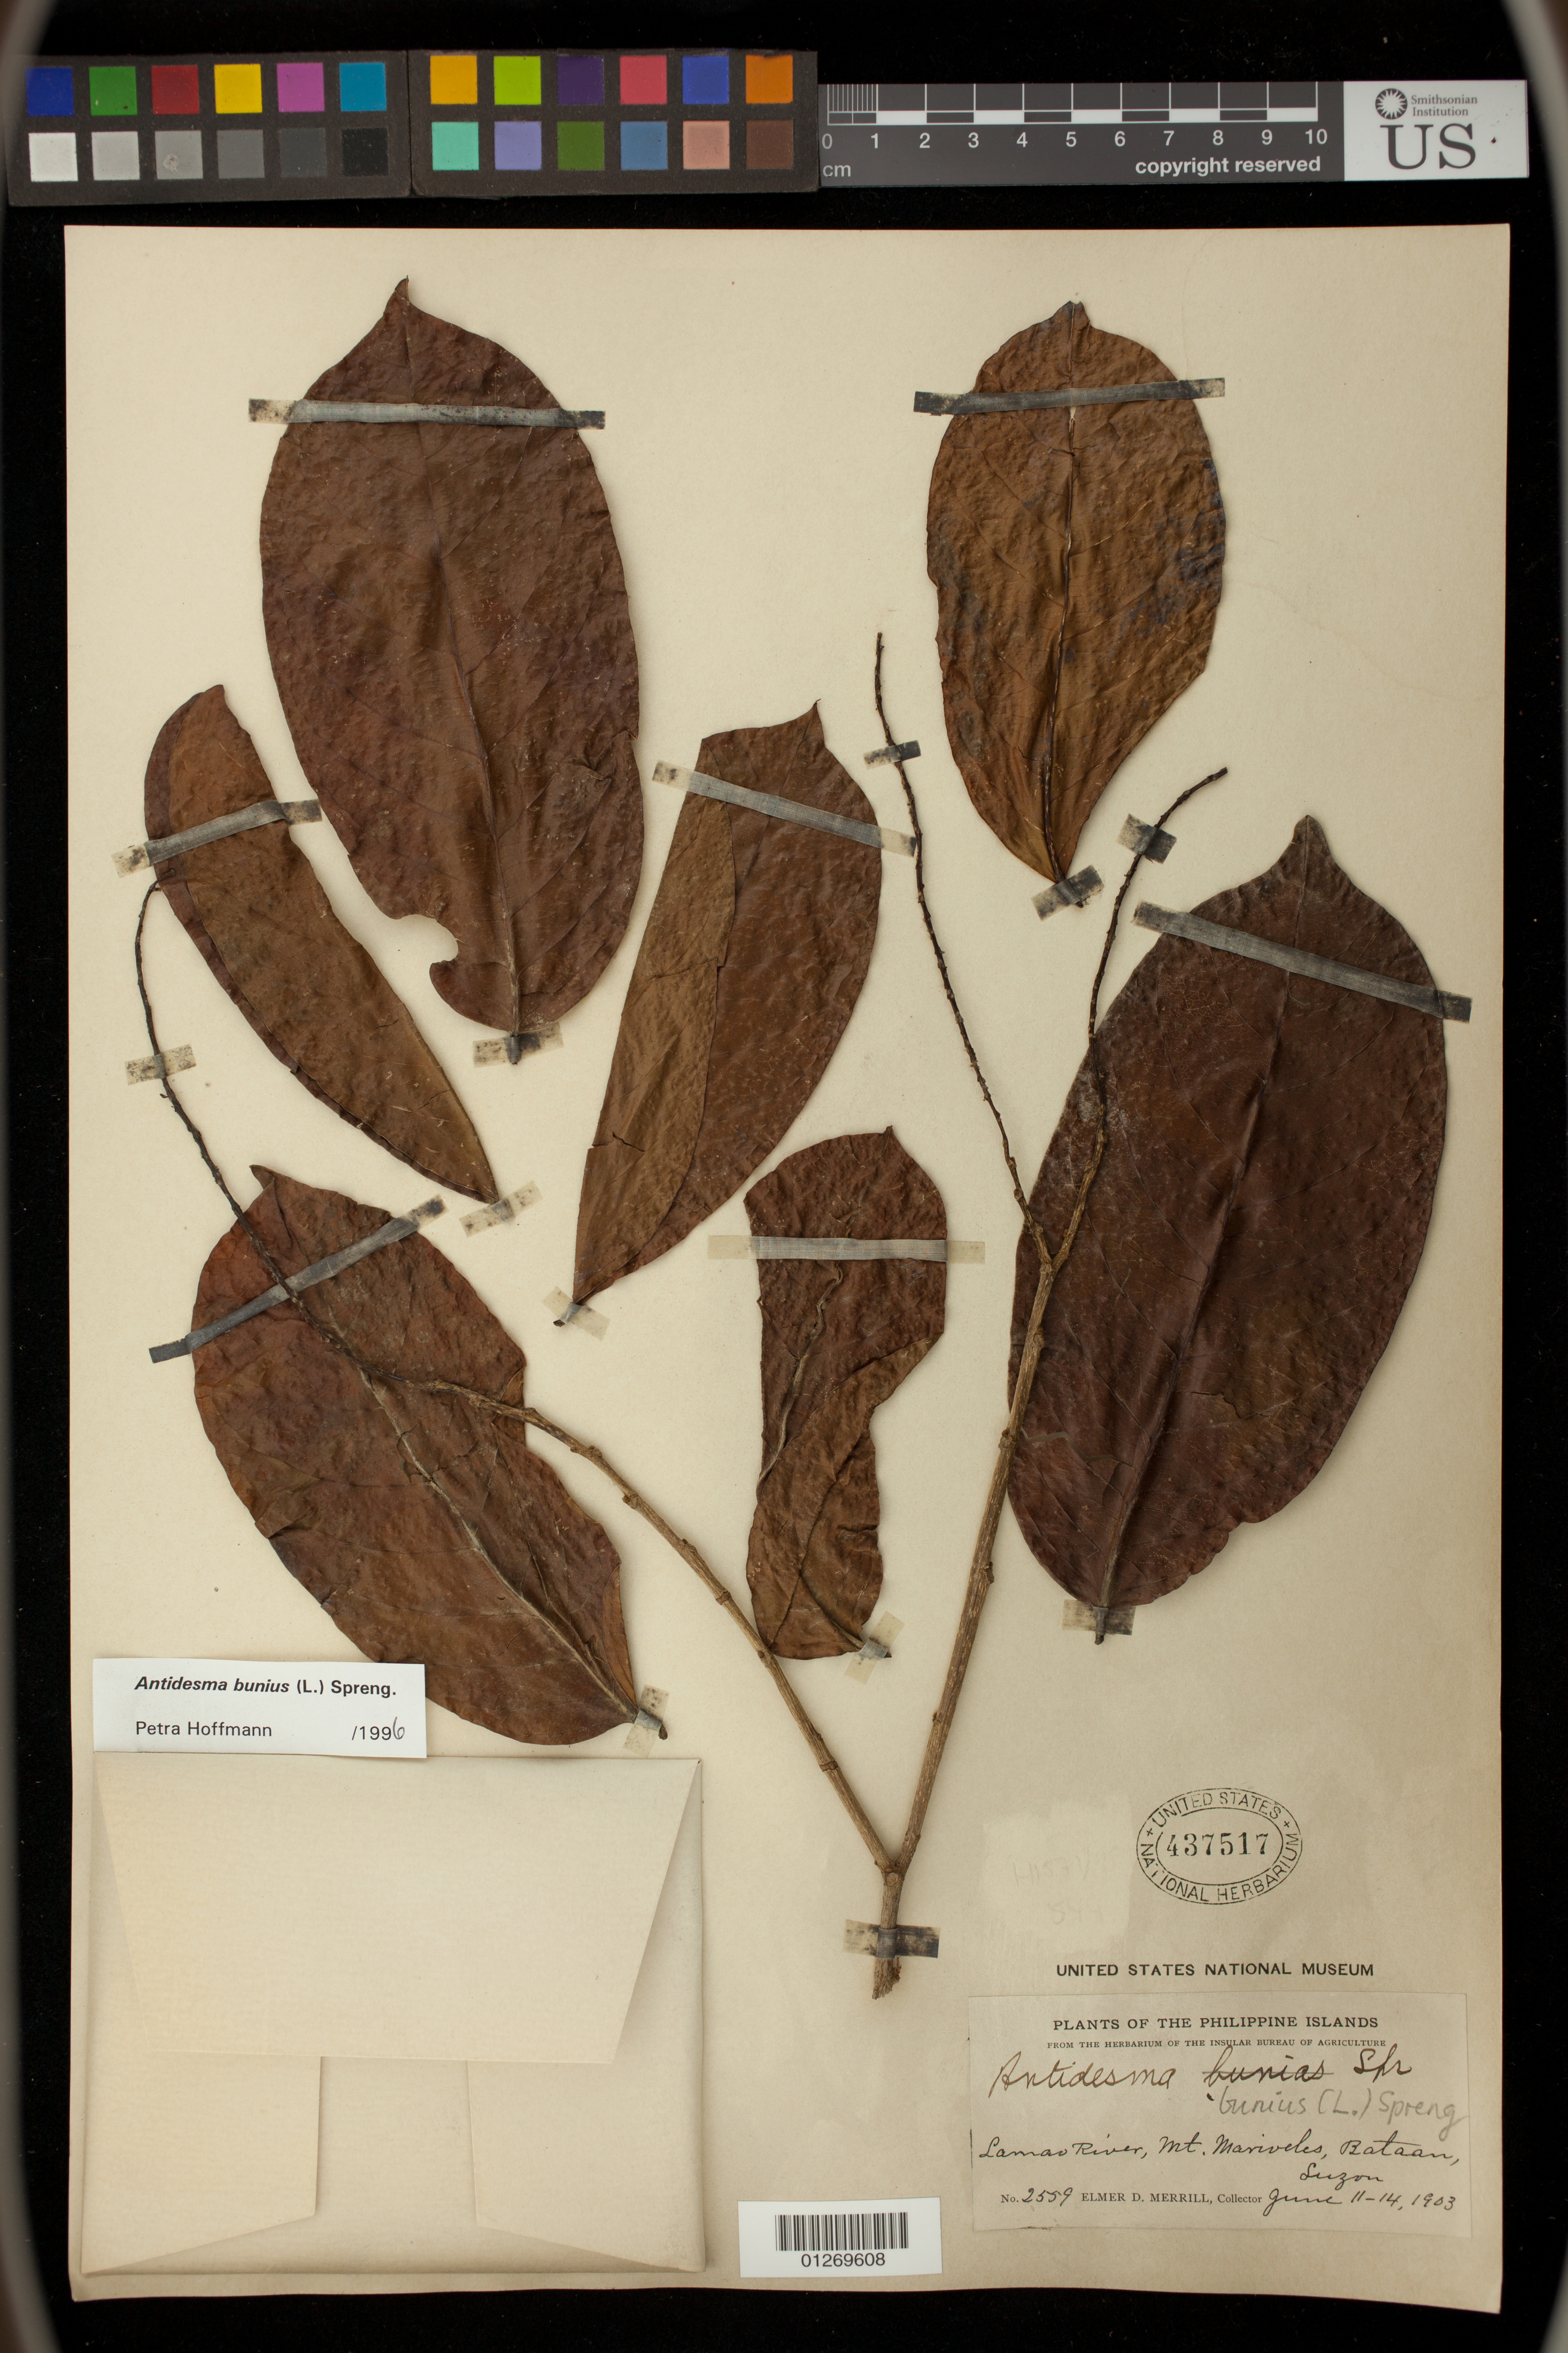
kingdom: Plantae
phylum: Tracheophyta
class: Magnoliopsida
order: Malpighiales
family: Phyllanthaceae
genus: Antidesma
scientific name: Antidesma bunius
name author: (L.) Spreng.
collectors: E. D. Merrill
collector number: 2559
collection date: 1903-06-11/1903-06-14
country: Philippines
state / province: Central Luzon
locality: Lamao River, Mt. Mariveles, Bataan, Luzon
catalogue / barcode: US 437517